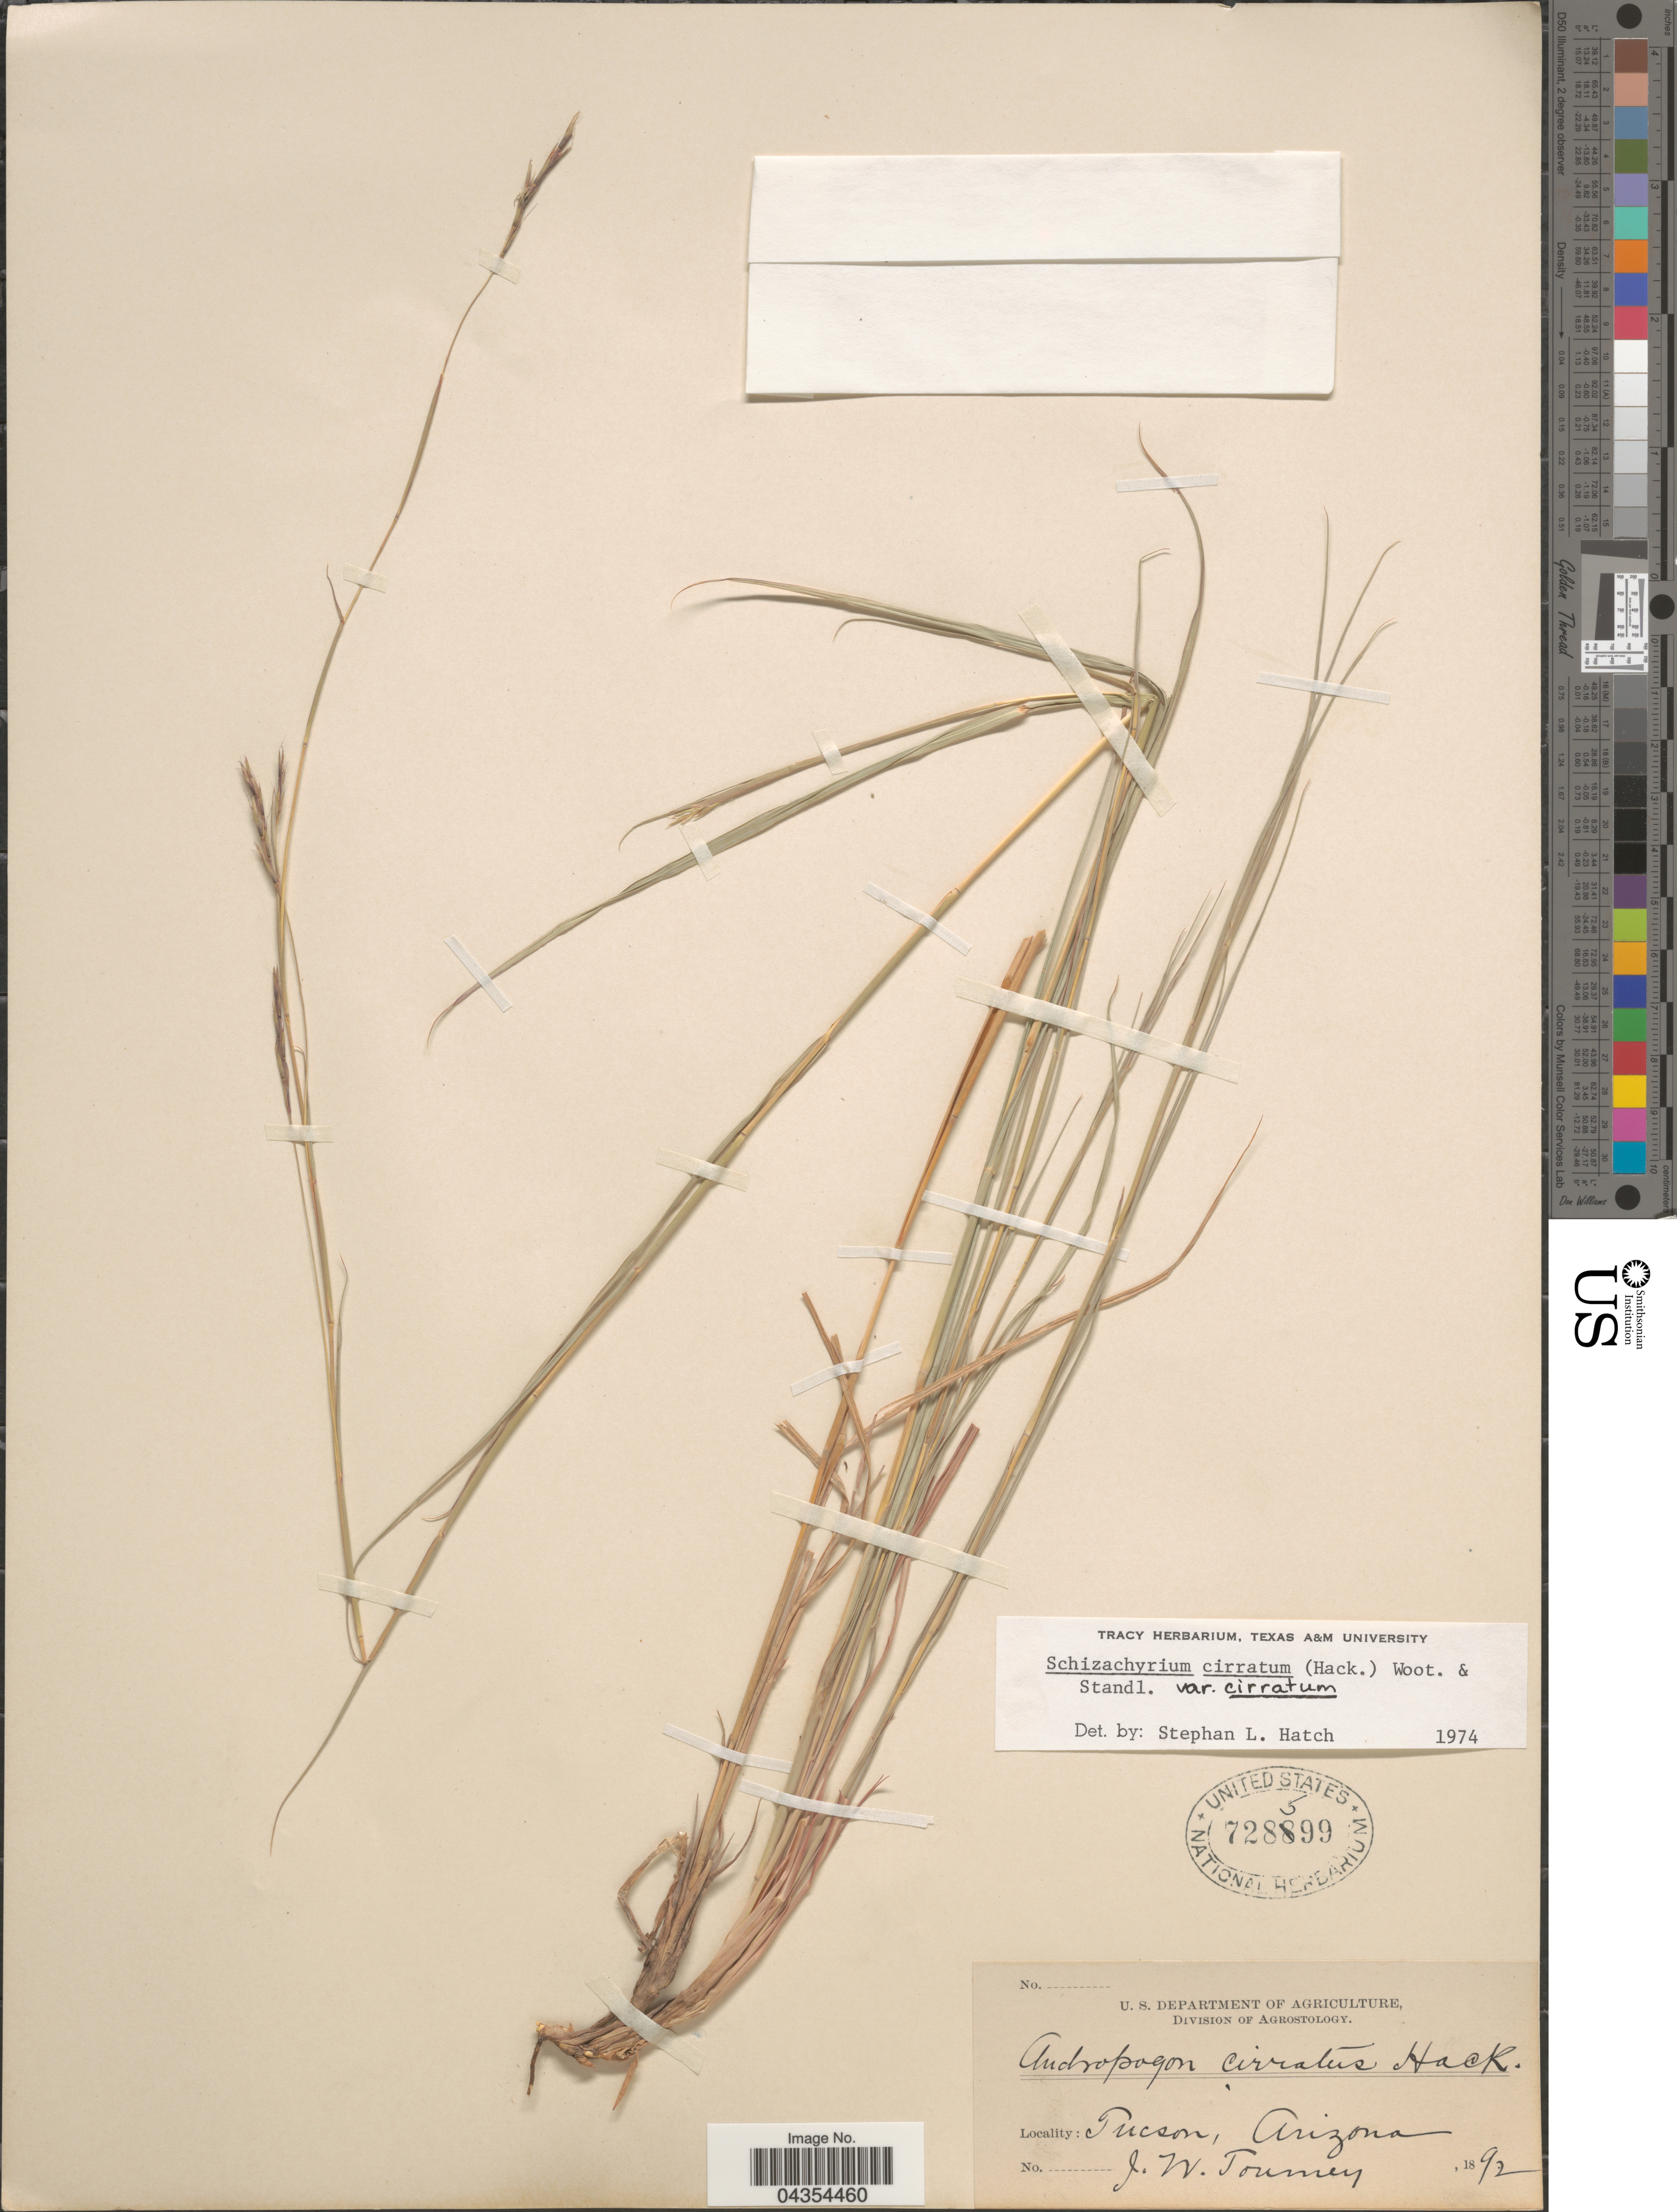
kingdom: Plantae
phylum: Tracheophyta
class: Liliopsida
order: Poales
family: Poaceae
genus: Schizachyrium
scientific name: Schizachyrium cirratum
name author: (Hack.) Wooton & Standl.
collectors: J. W. Toumey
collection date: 1892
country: United States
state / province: Arizona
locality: Tucson.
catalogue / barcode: US 728599